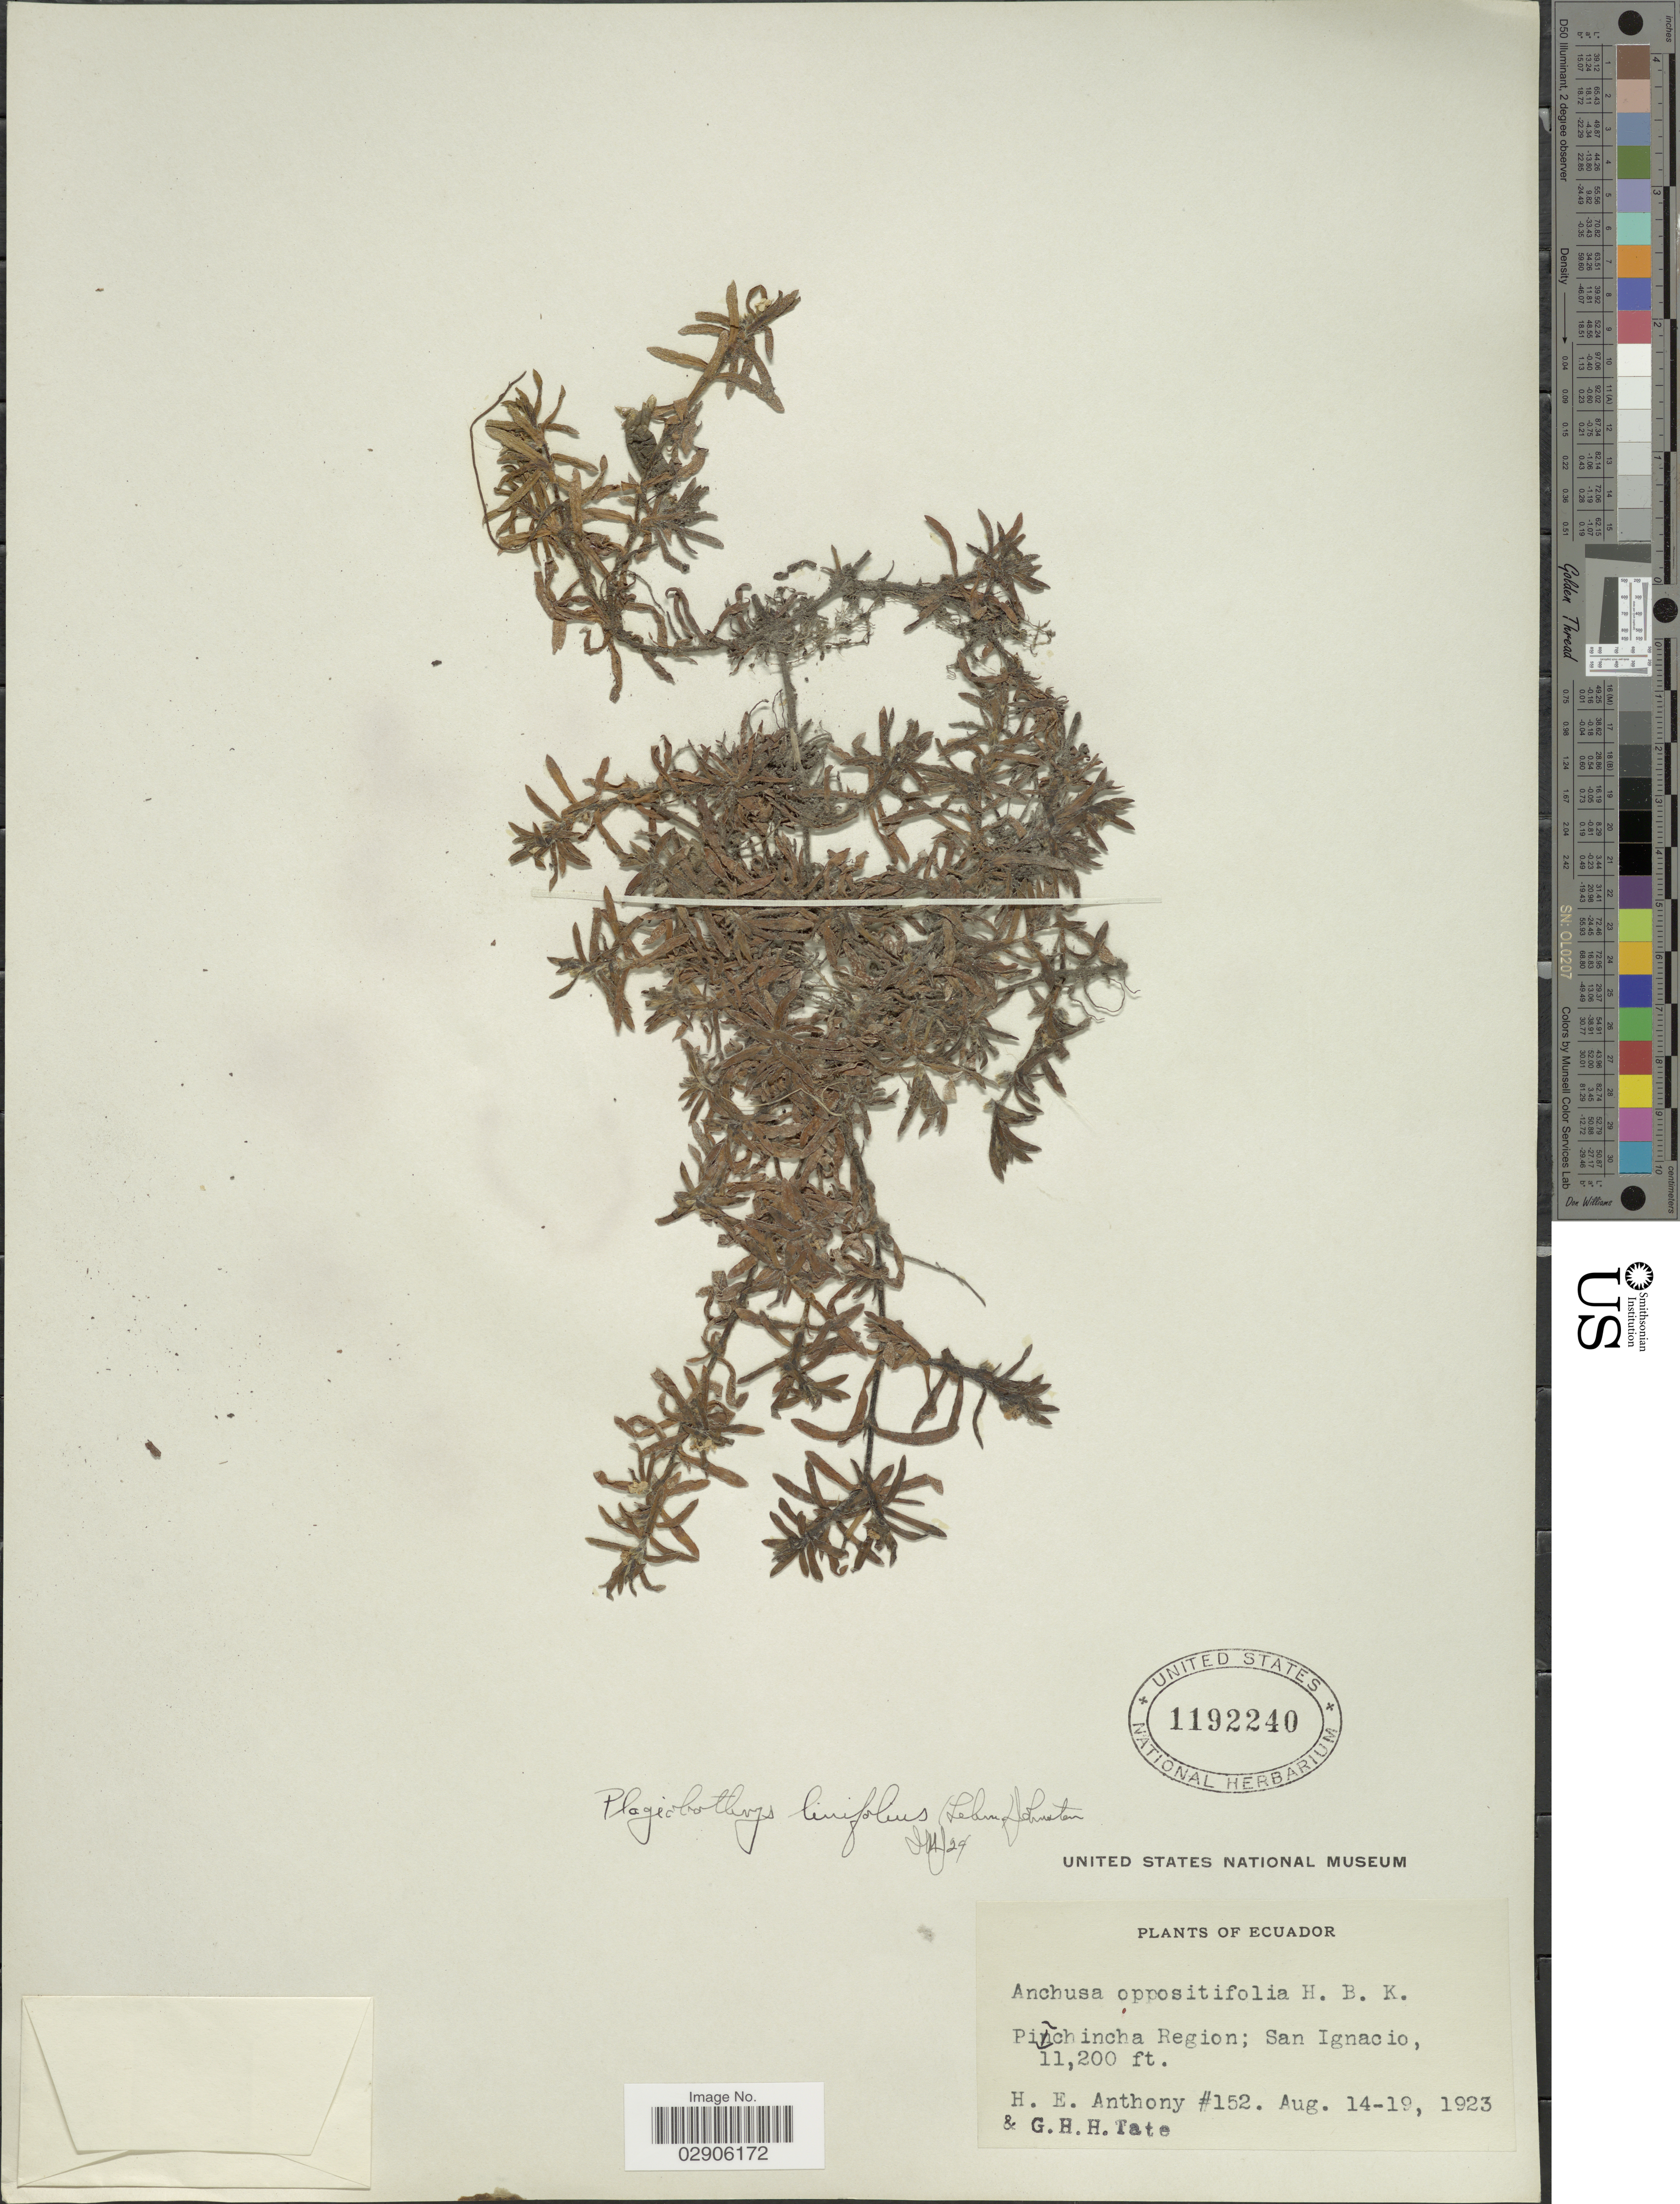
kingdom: Plantae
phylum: Tracheophyta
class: Magnoliopsida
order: Boraginales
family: Boraginaceae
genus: Plagiobothrys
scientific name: Plagiobothrys linifolius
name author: (Willd. ex Lehm.) I.M. Johnst.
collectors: H. E. Anthony & G. H. H.Tate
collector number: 152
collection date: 1923-08-14/1923-08-19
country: Ecuador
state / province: Pichincha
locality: Pichincha Region: San Ignacio.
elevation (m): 3414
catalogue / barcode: US 1192240